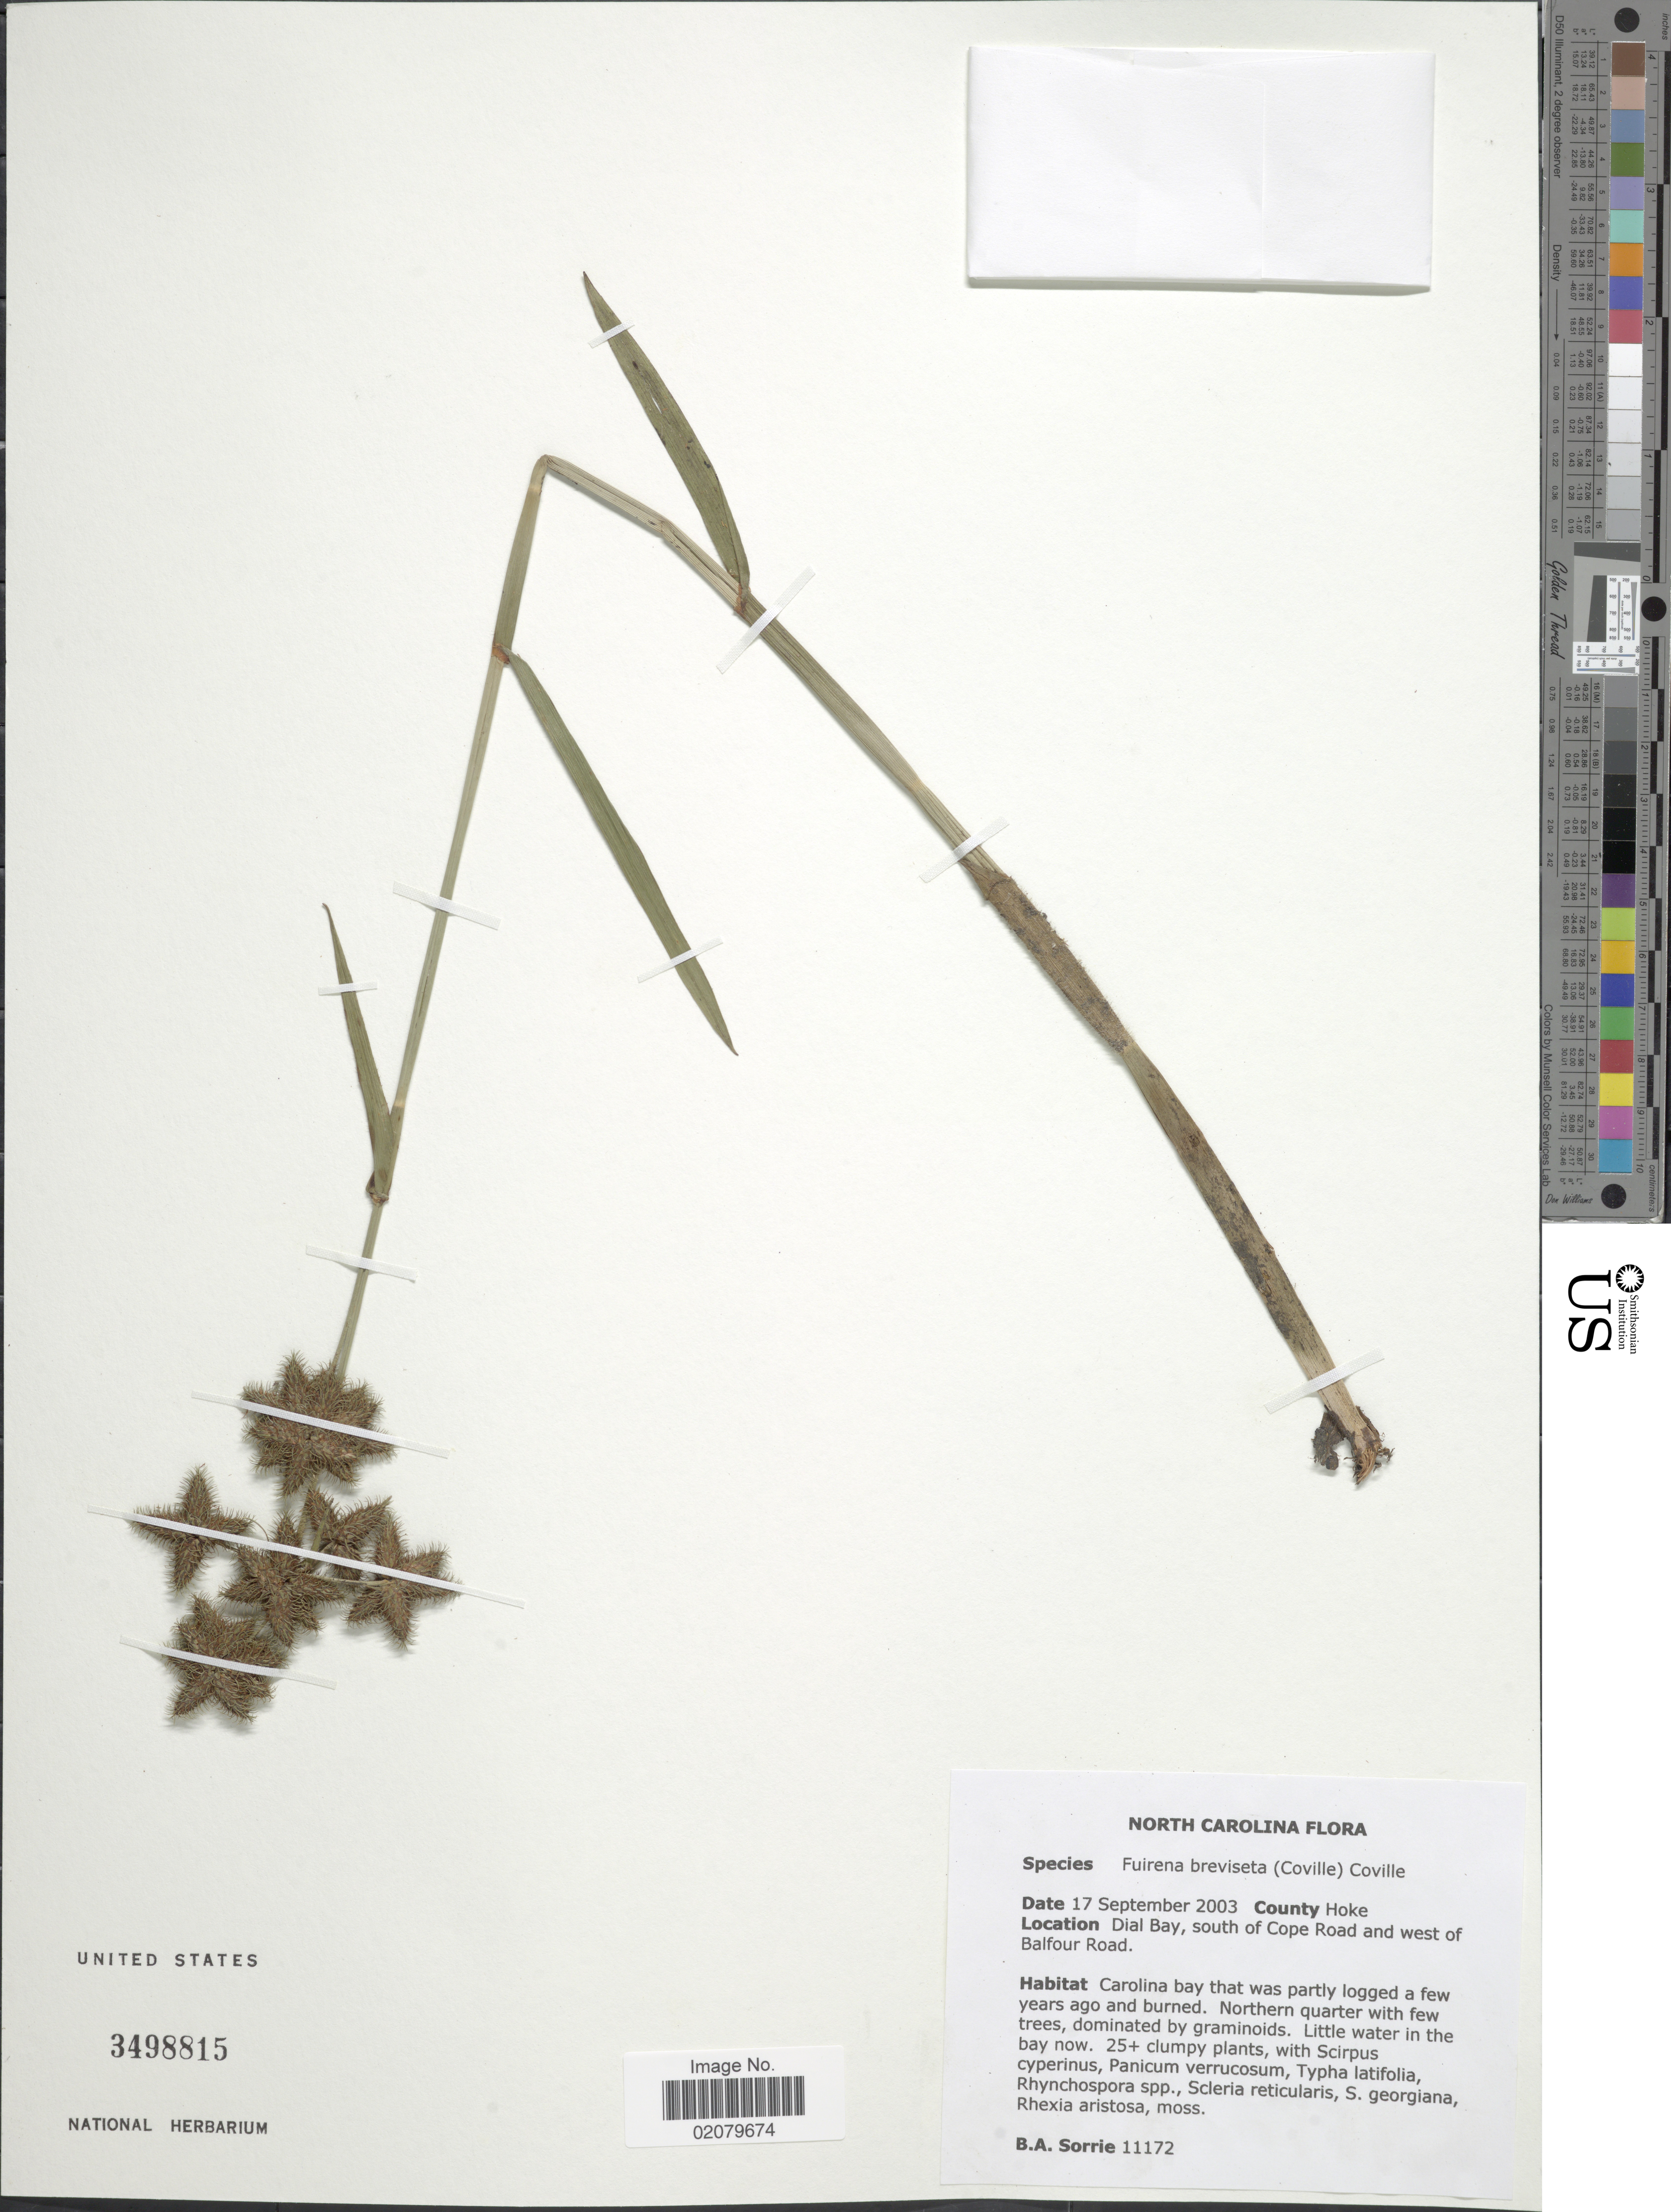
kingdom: Plantae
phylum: Tracheophyta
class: Liliopsida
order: Poales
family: Cyperaceae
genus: Fuirena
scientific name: Fuirena breviseta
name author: (Coville) Coville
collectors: B. Sorrie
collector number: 11172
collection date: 2003-09-17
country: United States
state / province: North Carolina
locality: Dial Bay, south of Cope Road and west of Balfour Road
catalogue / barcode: US 3498815